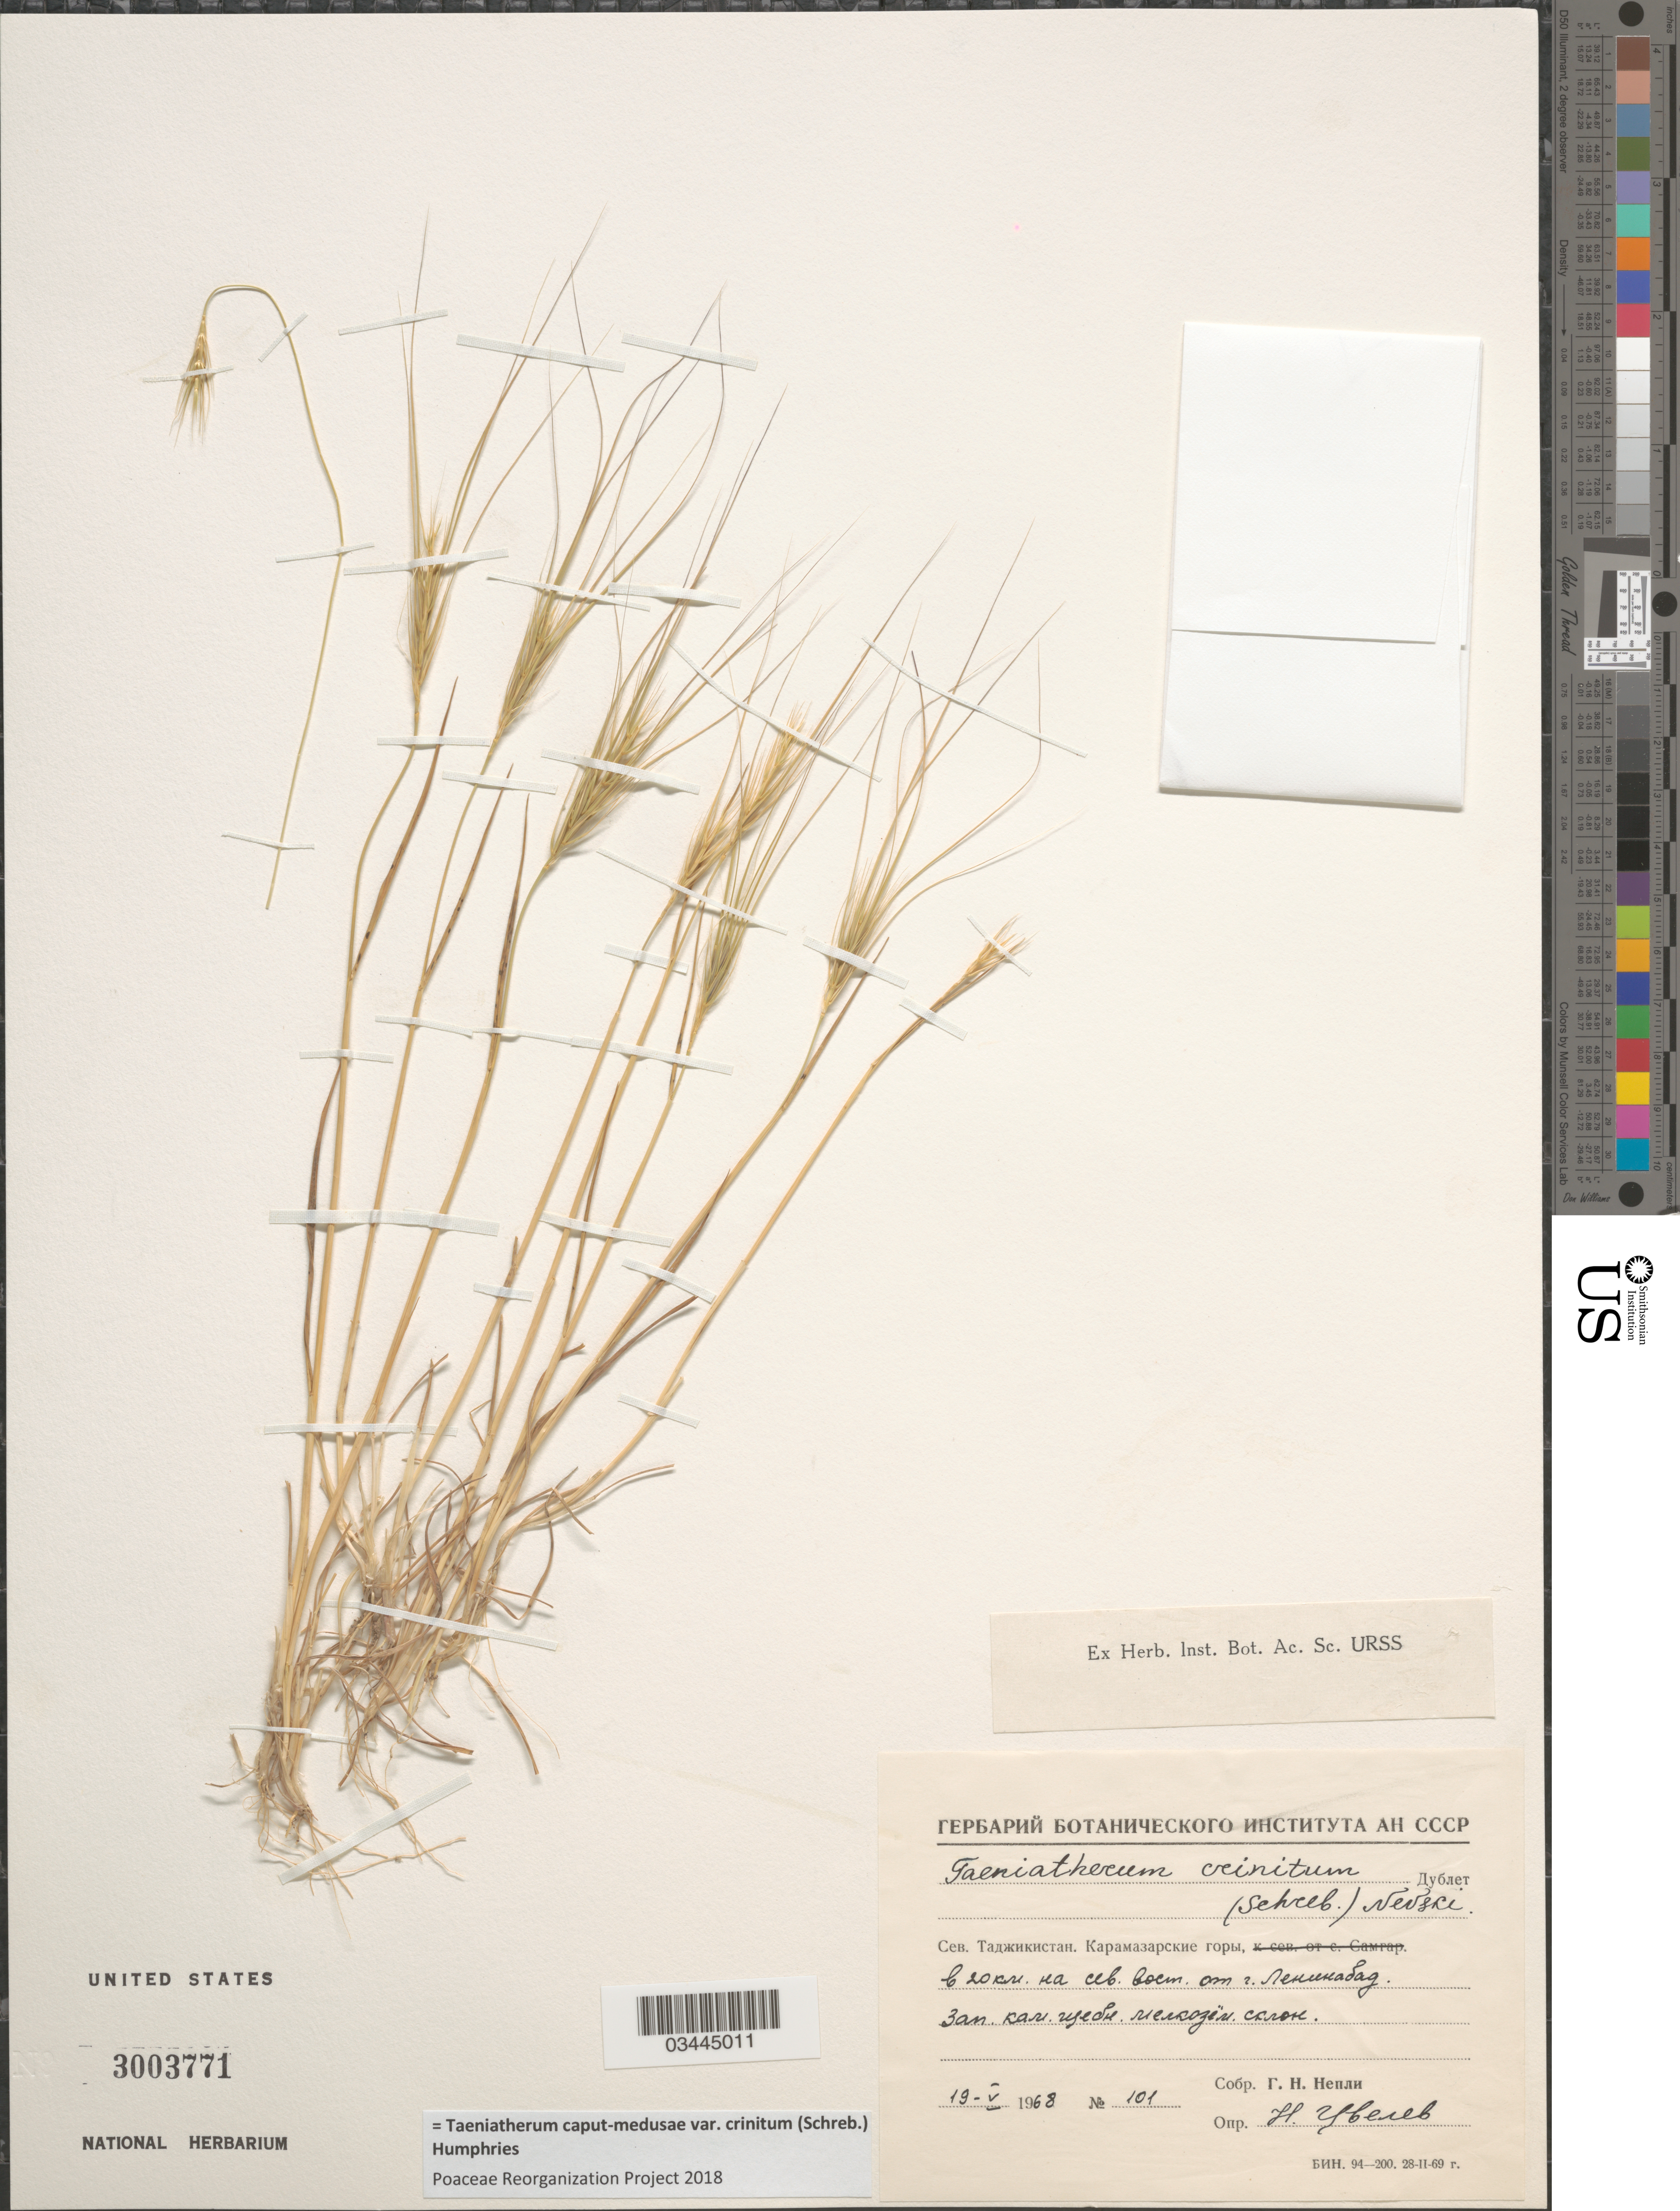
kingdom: Plantae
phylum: Tracheophyta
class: Liliopsida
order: Poales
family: Poaceae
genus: Taeniatherum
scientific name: Taeniatherum caput-medusae var. crinitum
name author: (Schreb.) Humphries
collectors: G. Nepli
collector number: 101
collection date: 1968-05-19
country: Tajikistan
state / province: Sughd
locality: Karamazor Mts, 20 km NE from Leninabad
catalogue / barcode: US 3003771